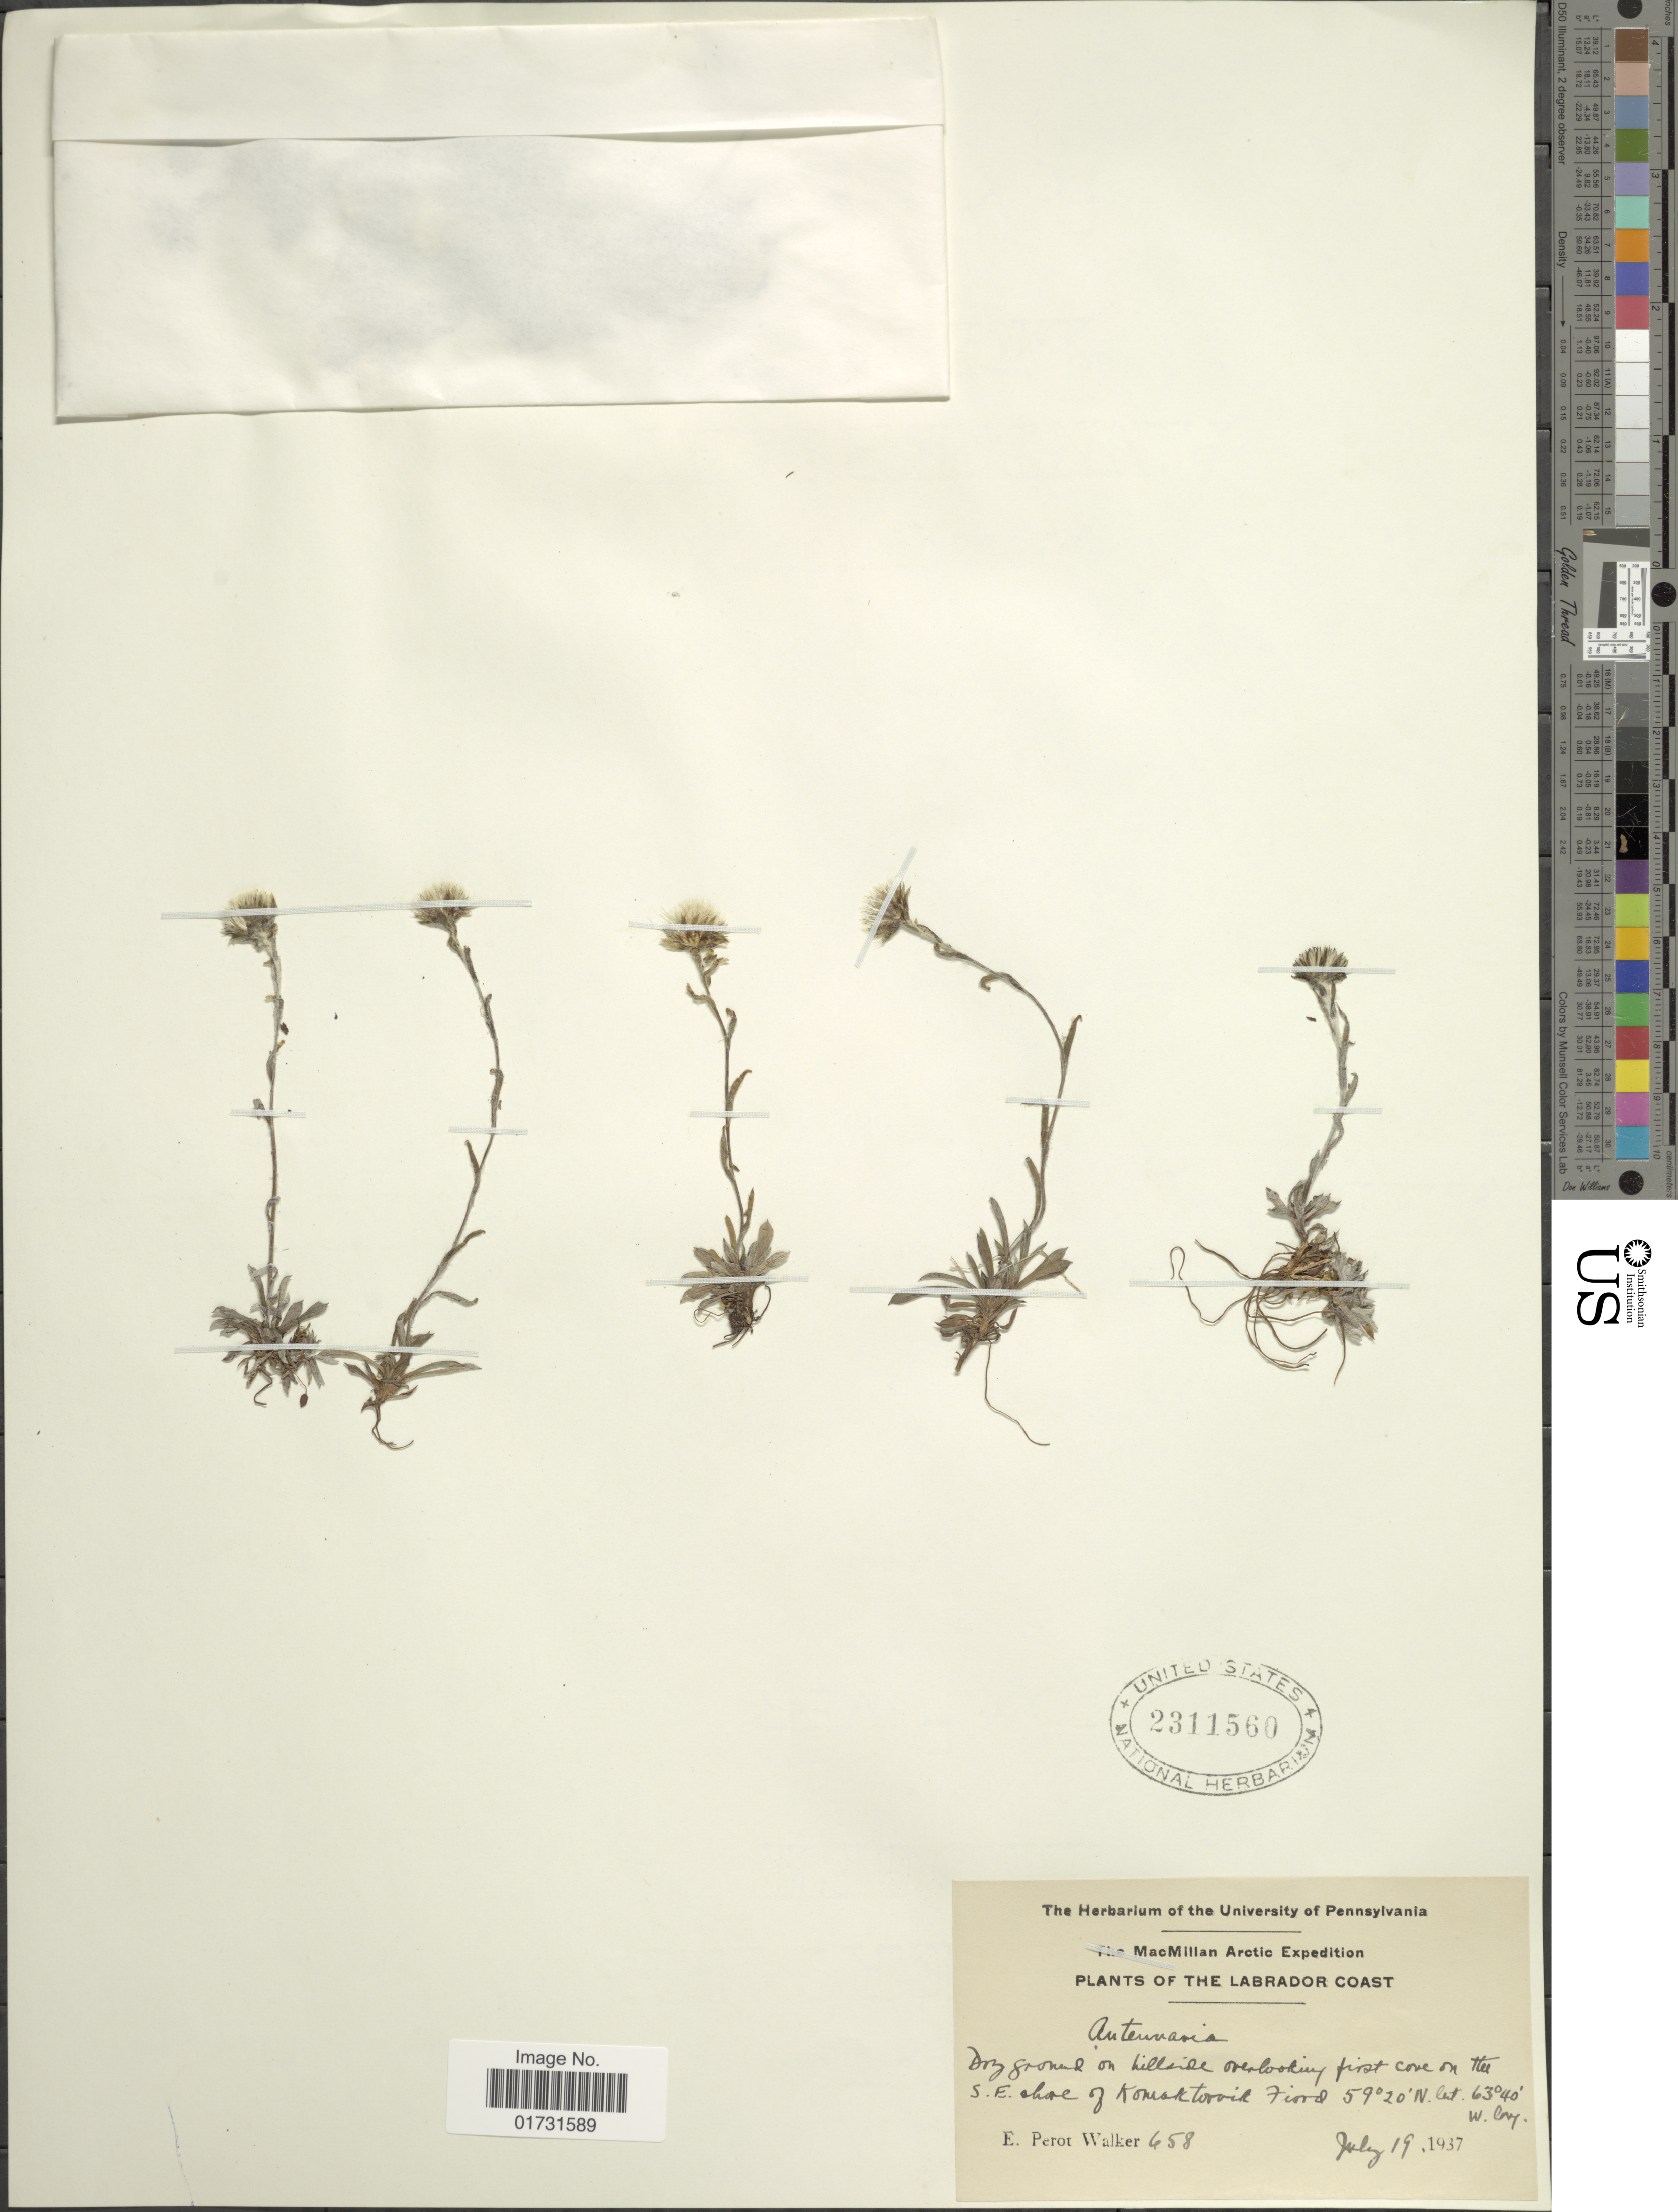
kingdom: Plantae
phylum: Tracheophyta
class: Magnoliopsida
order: Asterales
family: Asteraceae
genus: Antennaria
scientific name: Antennaria monocephala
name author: DC.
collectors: E. P. Walker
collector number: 658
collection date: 1937-07-19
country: Canada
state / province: Newfoundland and Labrador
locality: The MacMillan Arctic. S. E. shore of Komaktorvik Fiord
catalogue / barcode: US 2311560